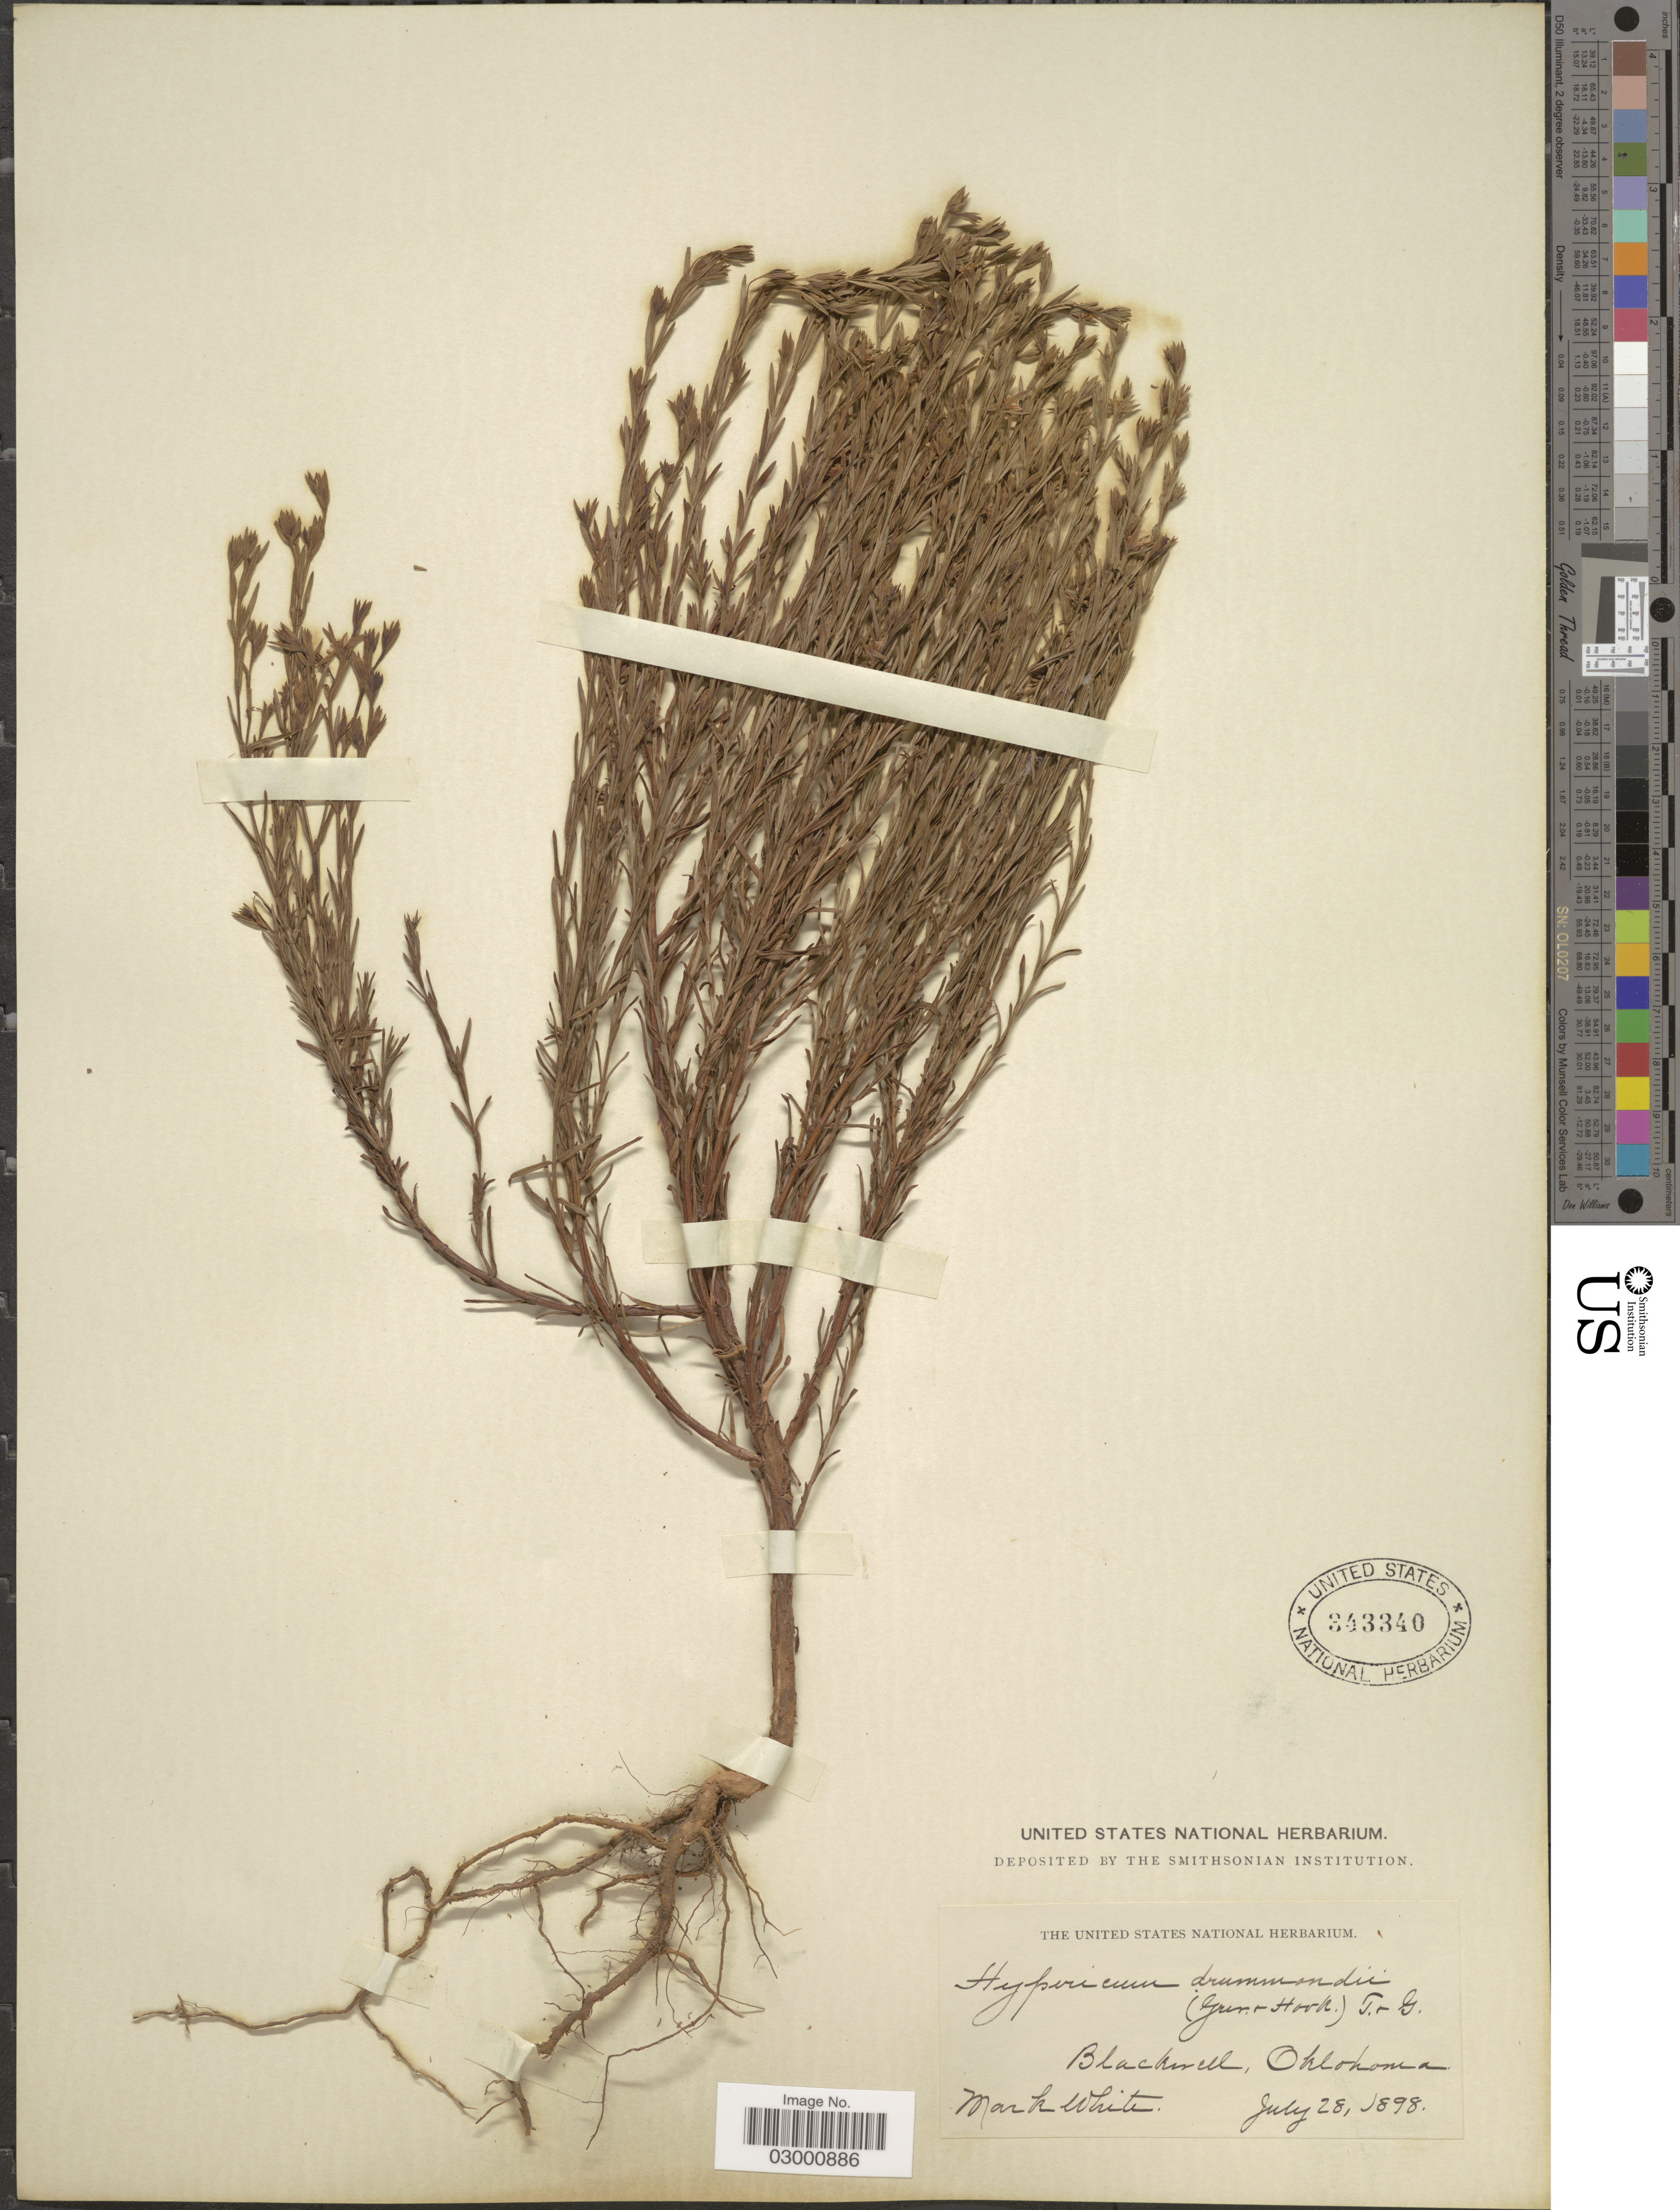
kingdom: Plantae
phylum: Tracheophyta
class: Magnoliopsida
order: Malpighiales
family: Hypericaceae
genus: Hypericum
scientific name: Hypericum drummondii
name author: (Grev. & Hook.) Torr. & A. Gray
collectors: M. White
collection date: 1898-07-28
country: United States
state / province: Oklahoma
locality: Blackwell.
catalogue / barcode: US 343340